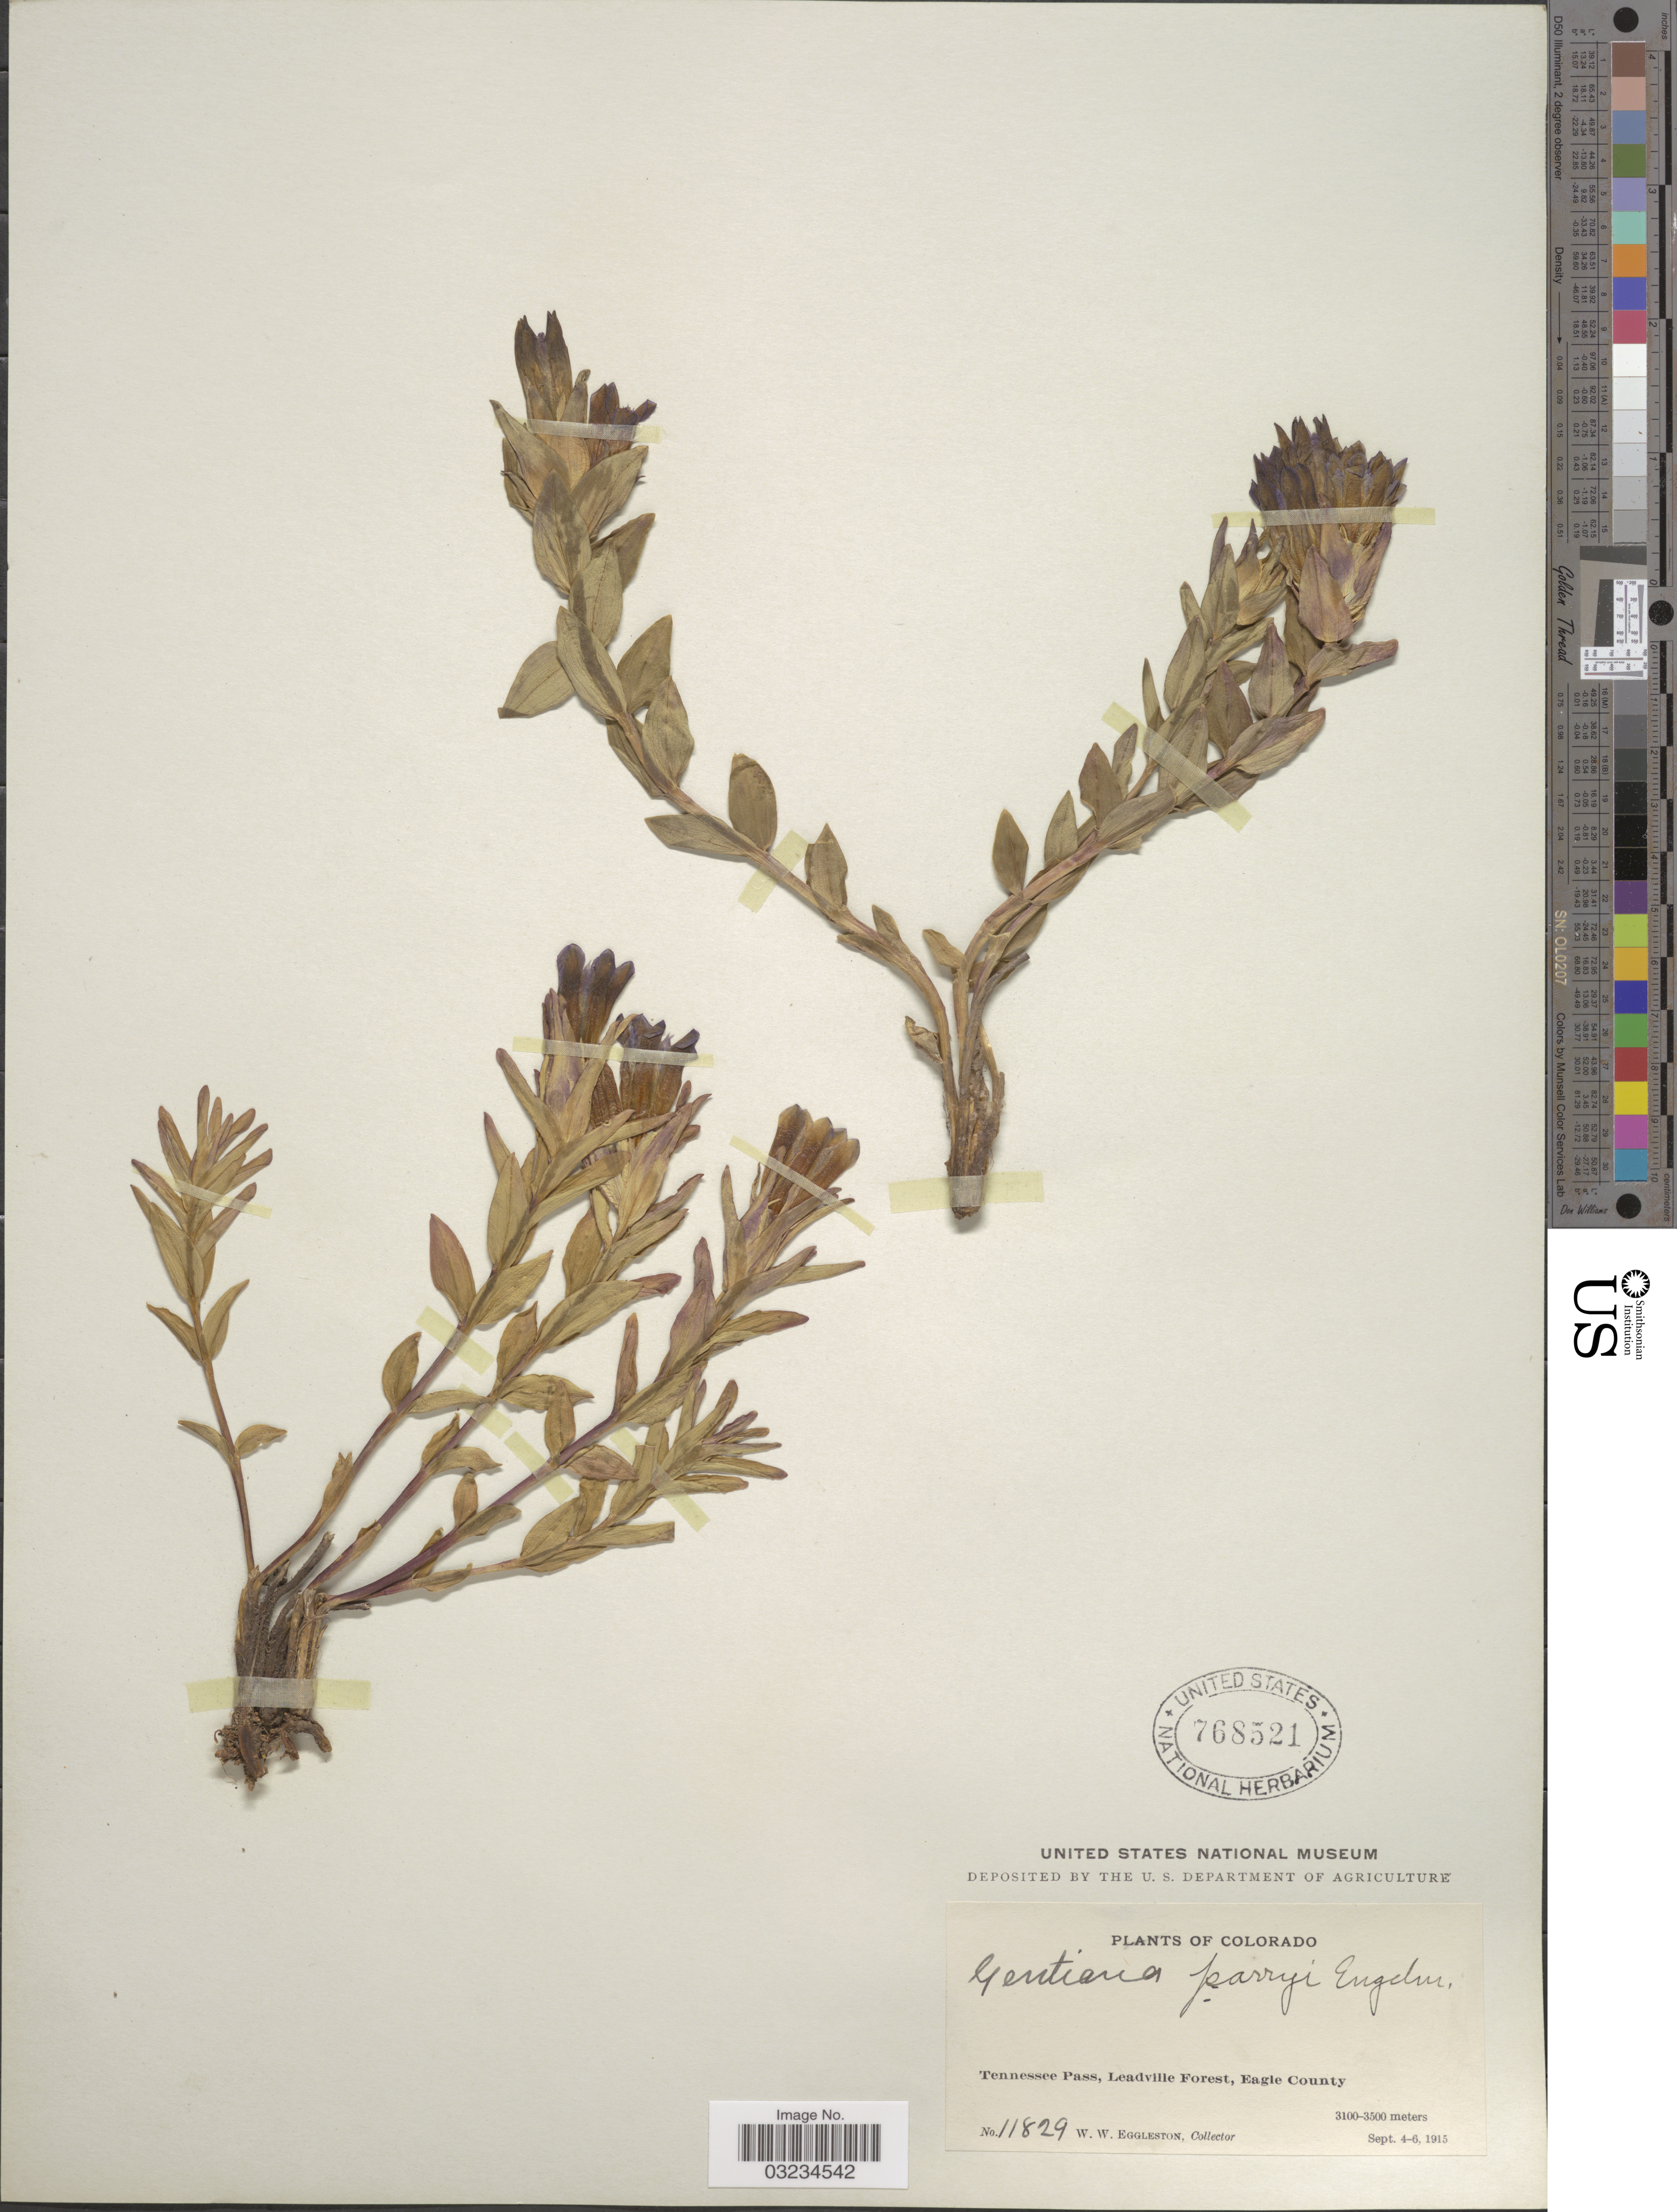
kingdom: Plantae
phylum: Tracheophyta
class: Magnoliopsida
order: Gentianales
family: Gentianaceae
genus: Gentiana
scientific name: Gentiana parryi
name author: Engelm.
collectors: W. W. Eggleston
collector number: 11829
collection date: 1915-09-04/1915-09-06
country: United States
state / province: Colorado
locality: Tennessee Pass, Leadville Forest, Eagle County.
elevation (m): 3100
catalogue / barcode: US 768521